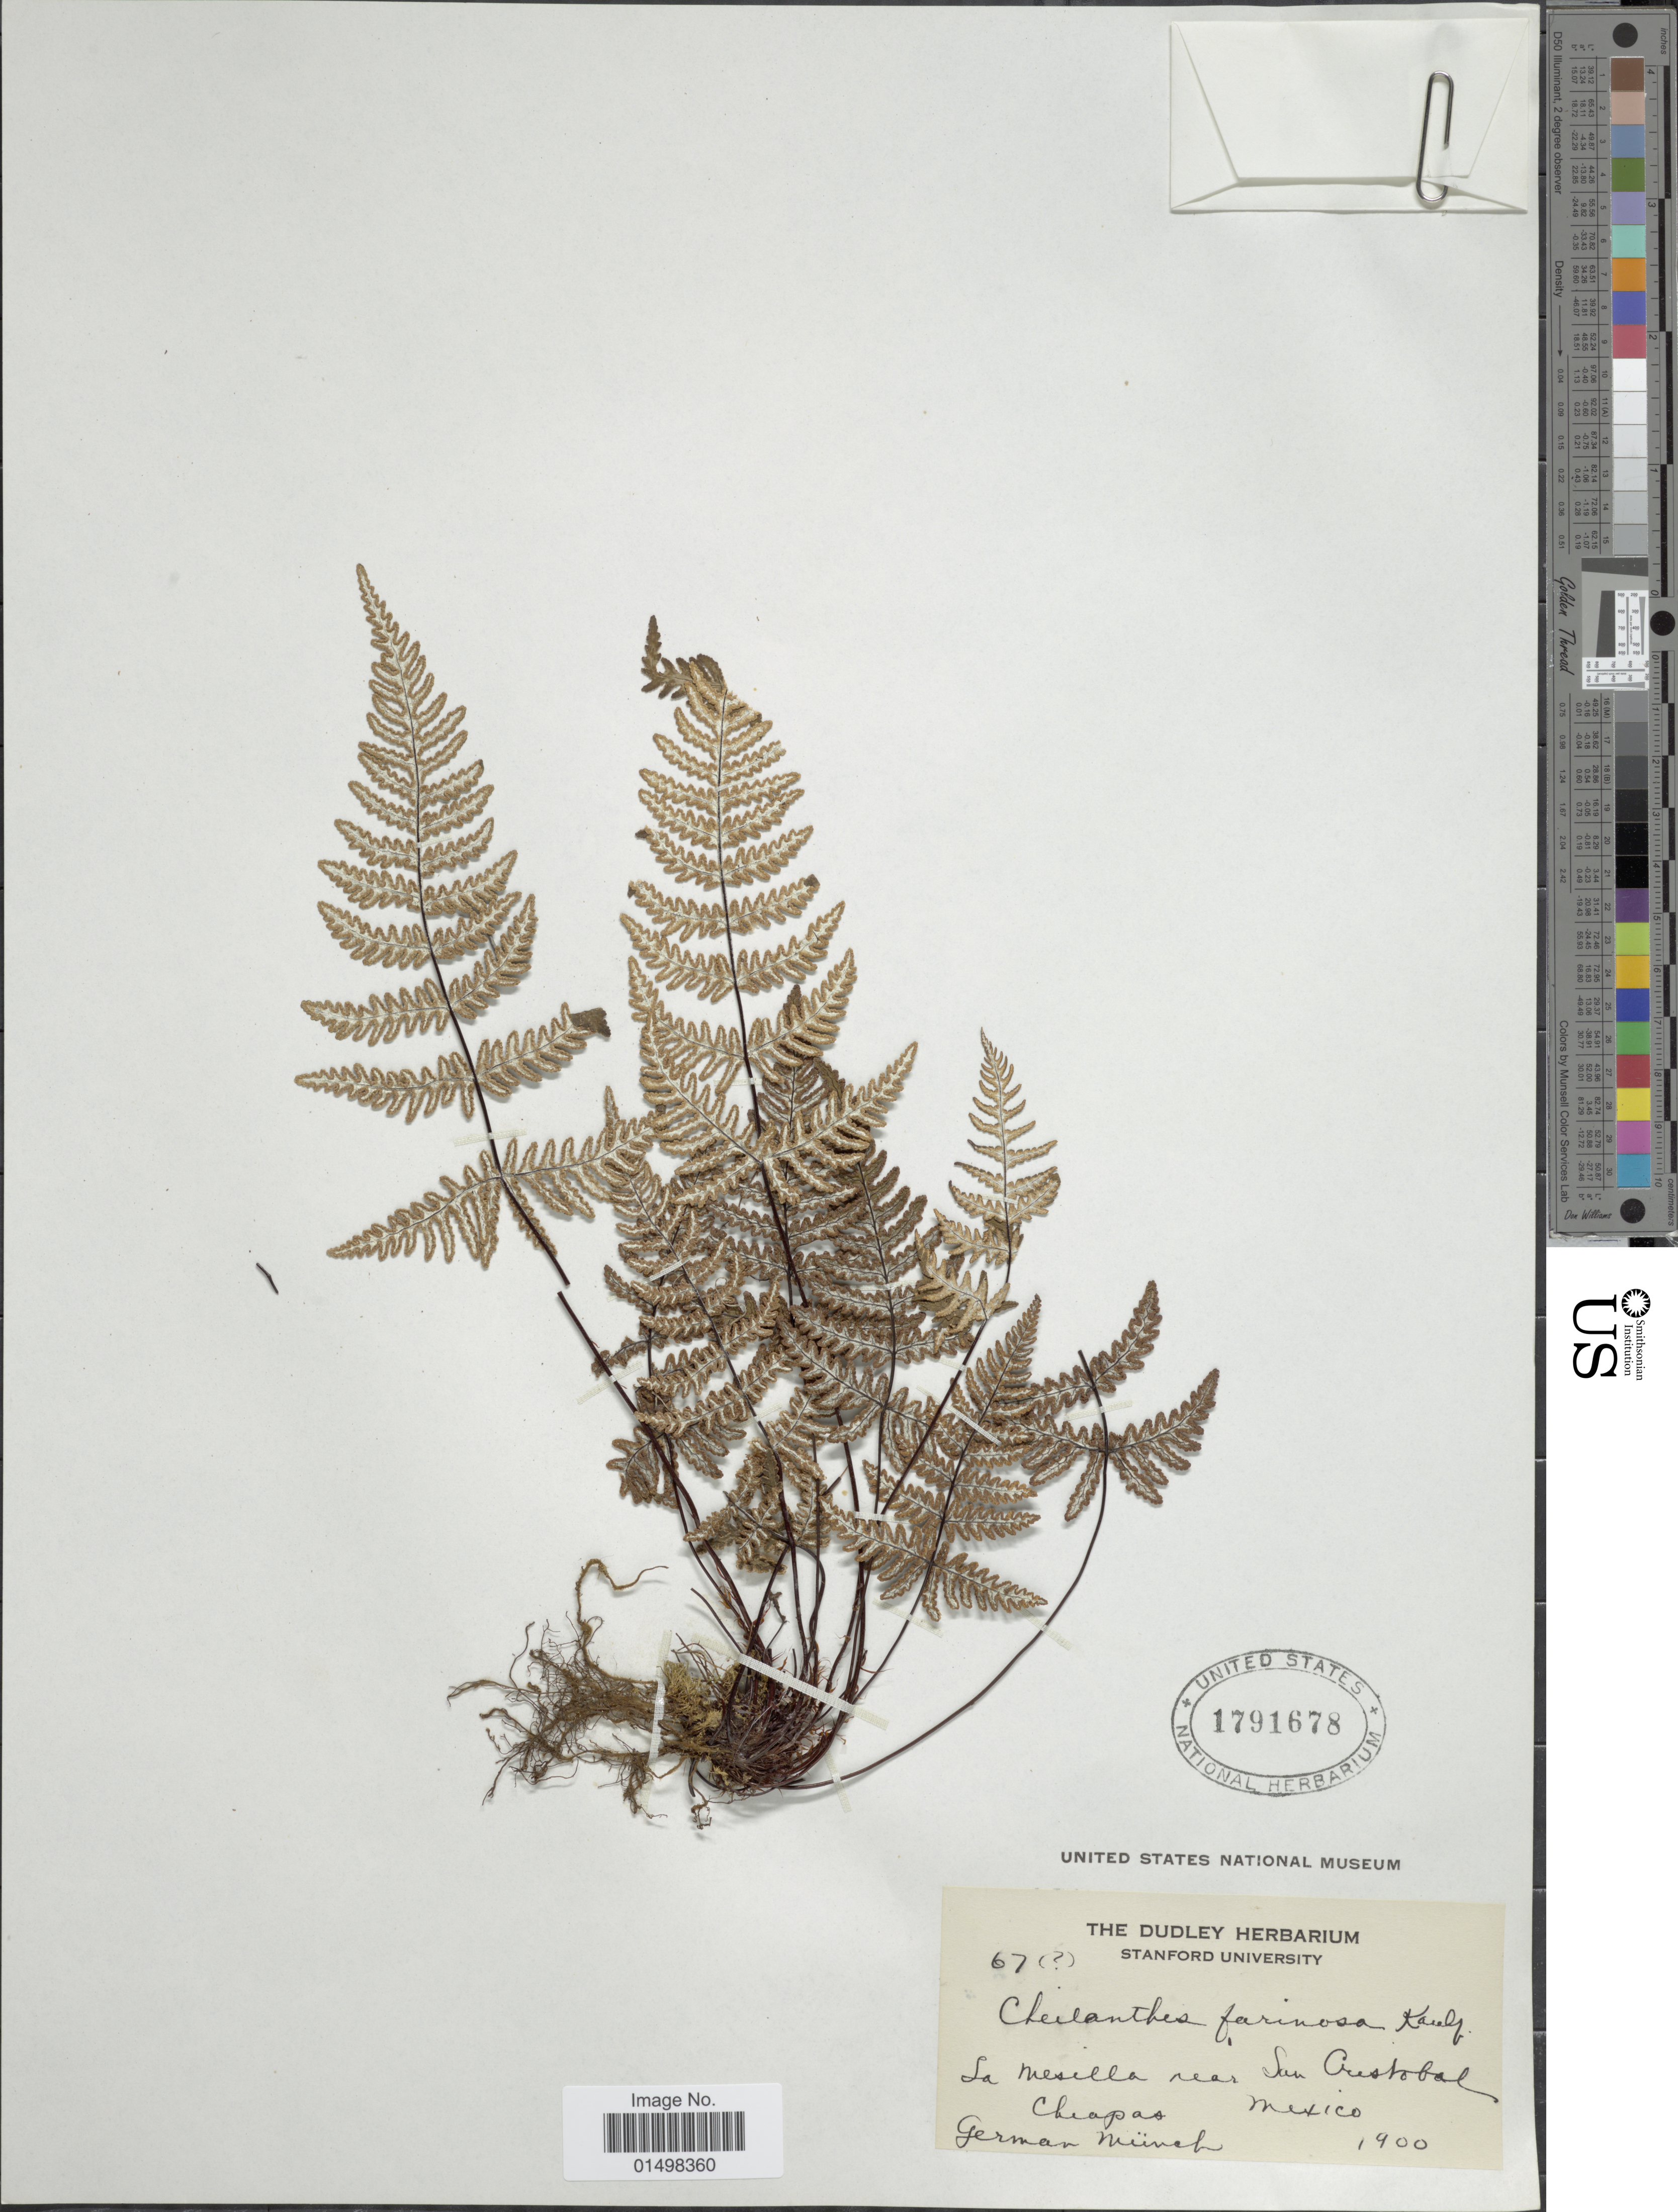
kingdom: Plantae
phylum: Tracheophyta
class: Polypodiopsida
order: Polypodiales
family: Pteridaceae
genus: Aleuritopteris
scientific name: Aleuritopteris farinosa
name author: (Forssk.) Fée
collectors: G. Munch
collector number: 67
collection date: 1900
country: Mexico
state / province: Chiapas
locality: La Mesilla near San Cristobal.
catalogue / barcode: US 1791678